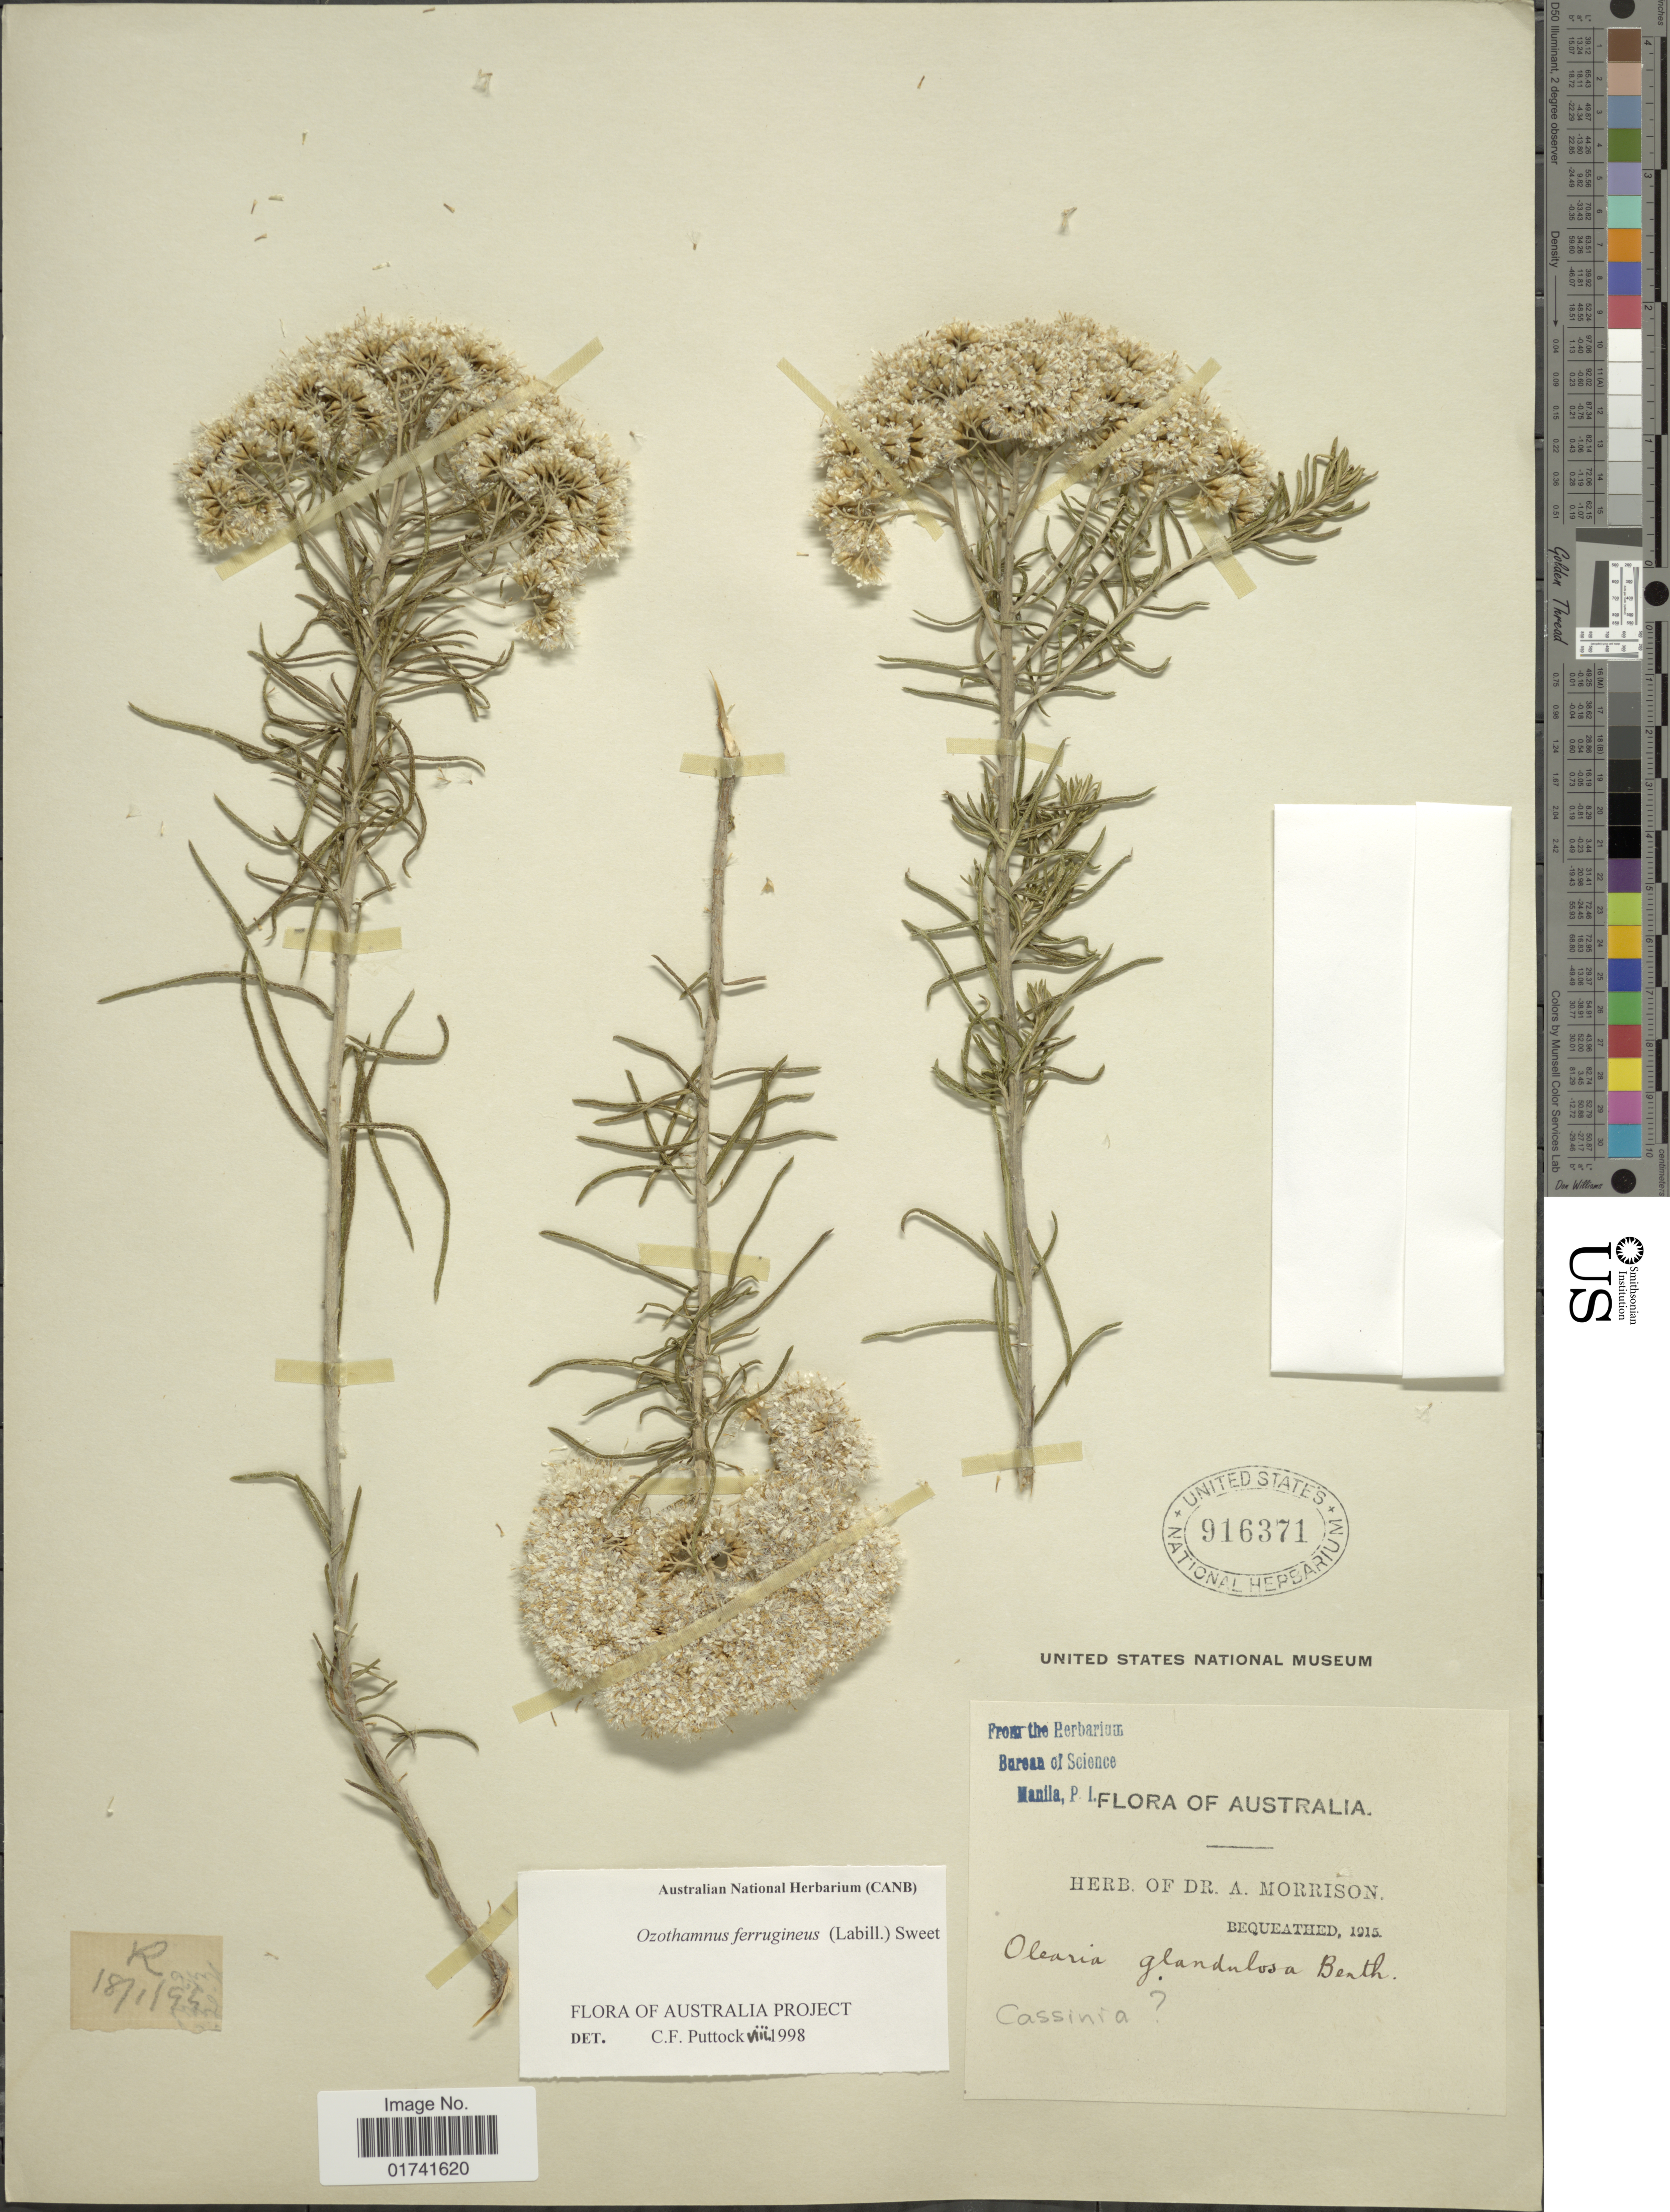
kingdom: Plantae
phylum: Tracheophyta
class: Magnoliopsida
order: Asterales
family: Asteraceae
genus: Ozothamnus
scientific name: Ozothamnus ferrugineus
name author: (Labill.) Sweet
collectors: ex herb. Dr. A. Morrison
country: Australia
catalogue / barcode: US 916371